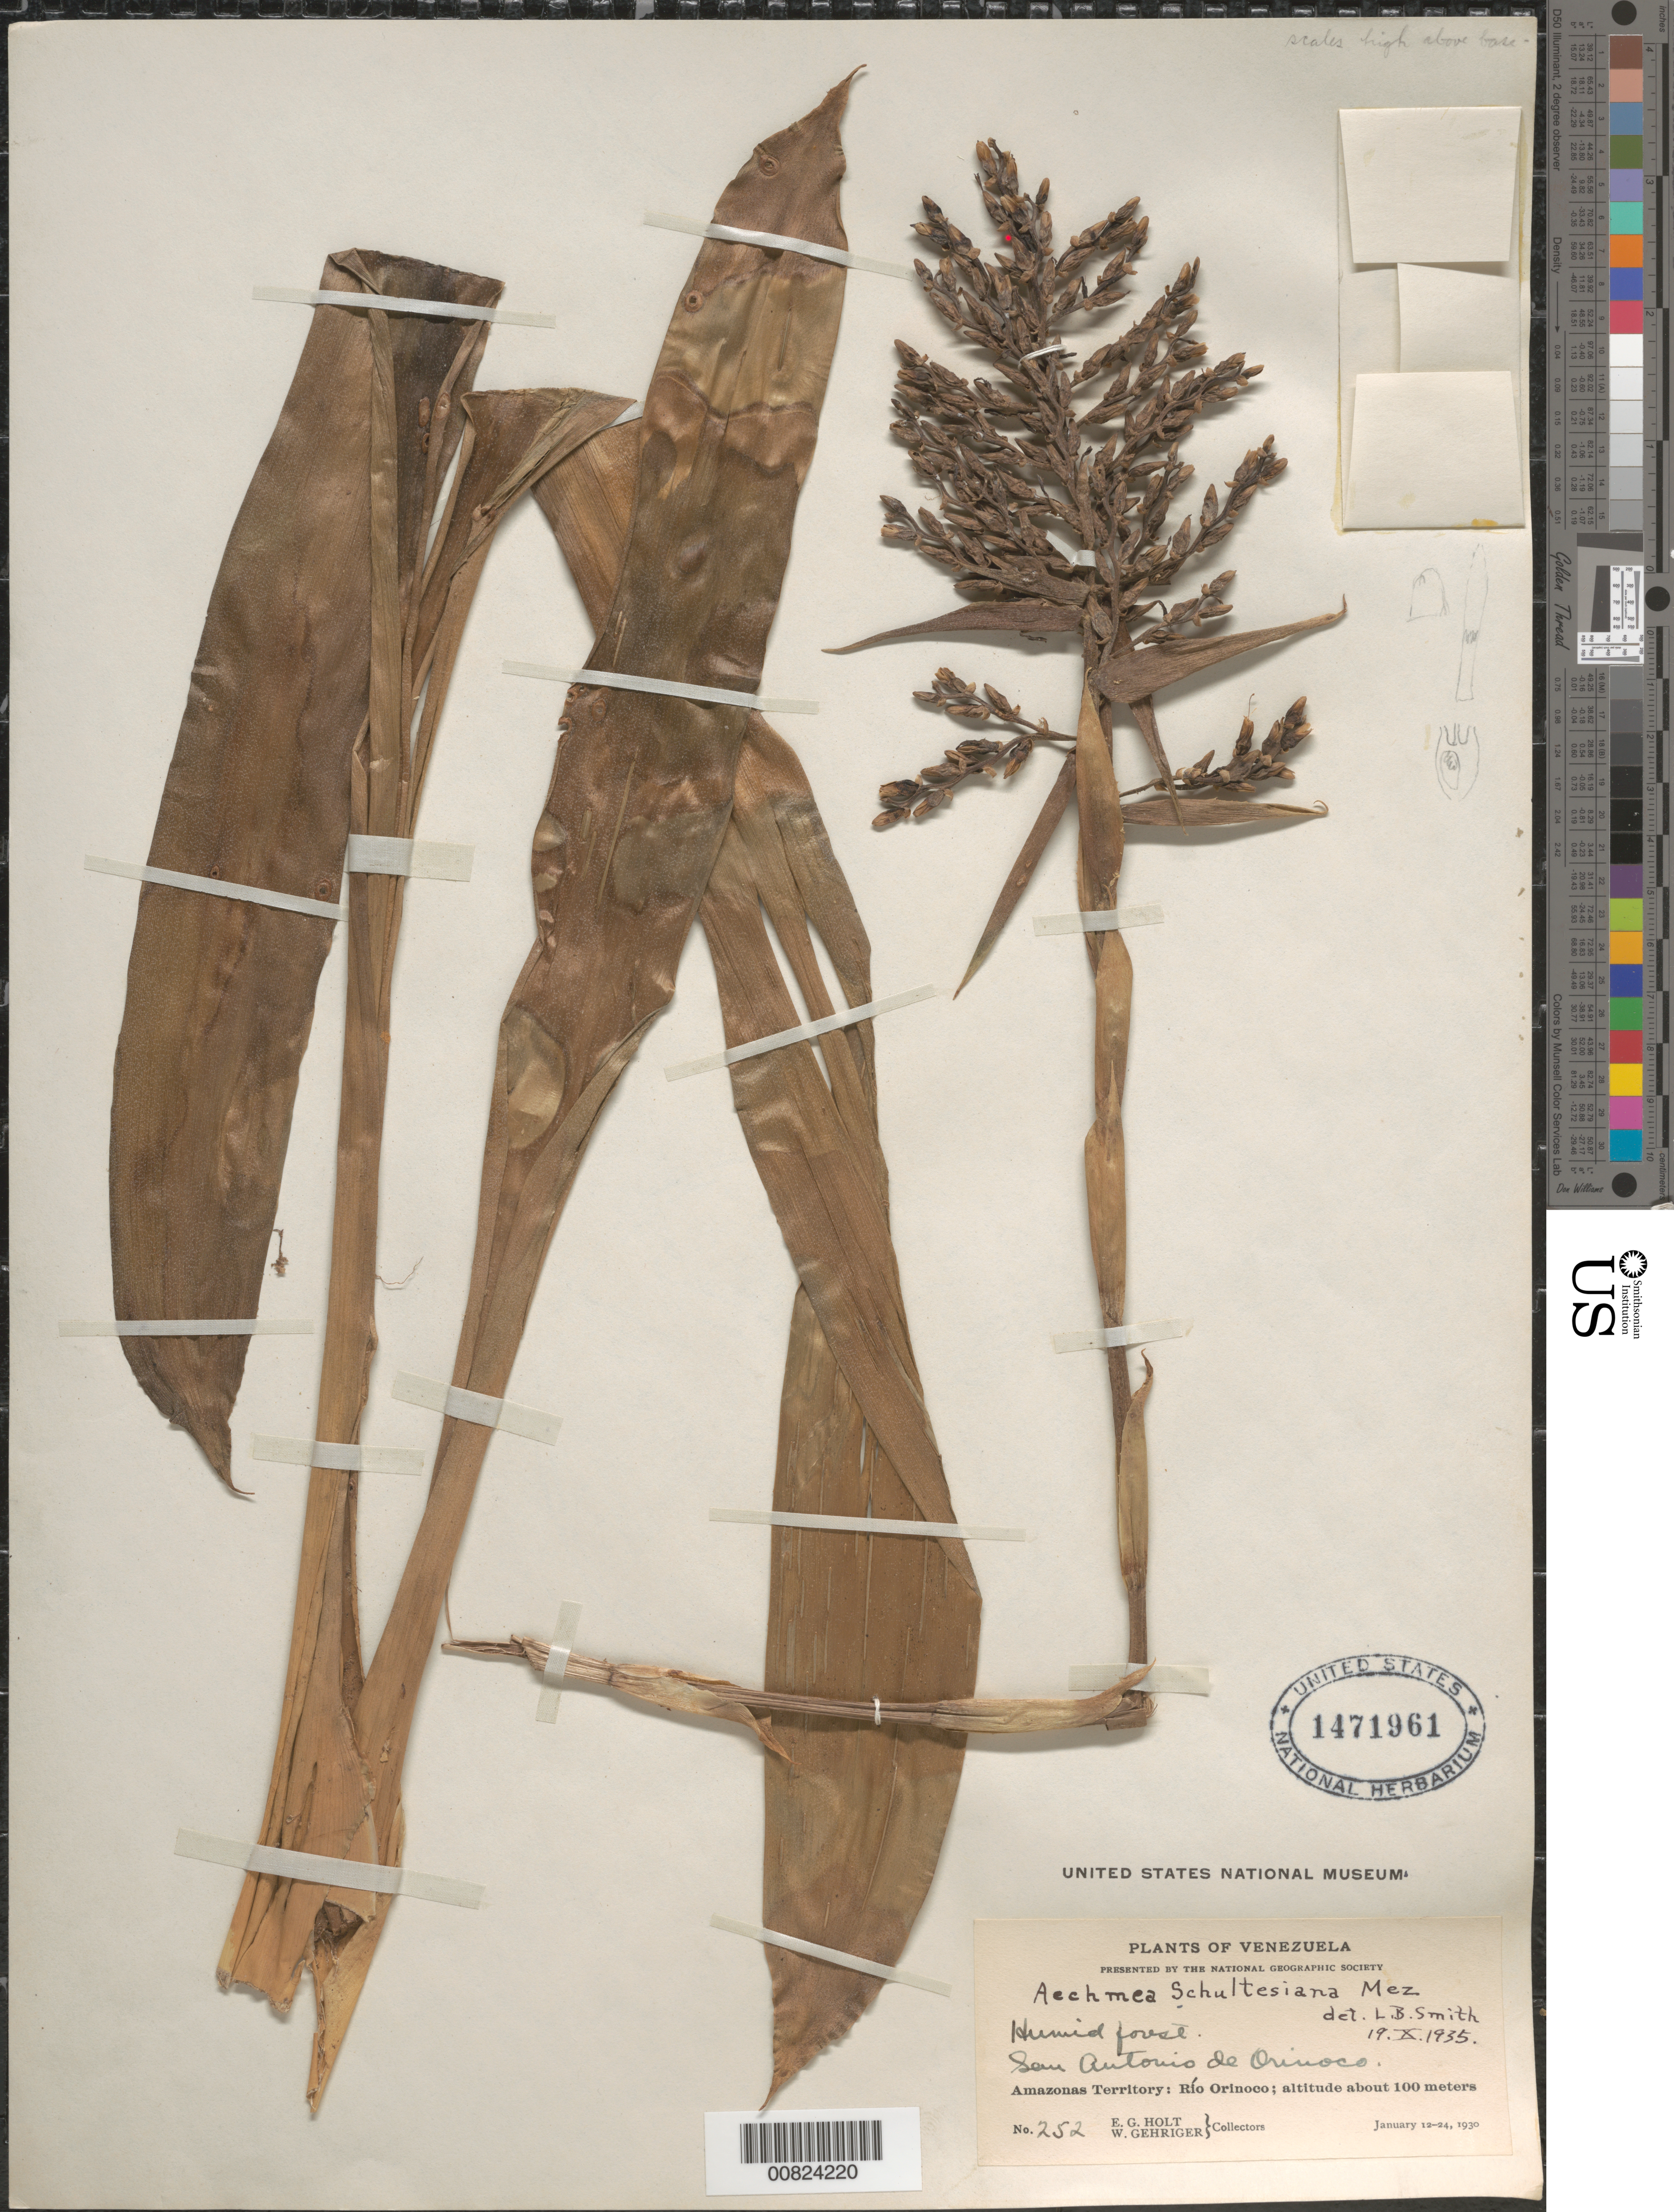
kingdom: Plantae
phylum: Tracheophyta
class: Liliopsida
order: Poales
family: Bromeliaceae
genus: Aechmea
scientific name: Aechmea penduliflora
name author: André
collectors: E. Holt & W. Gehriger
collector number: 252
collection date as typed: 12-Jan-30 to 24-Jan-30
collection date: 1930-01-12/1930-01-24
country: Venezuela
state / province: Amazonas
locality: San Antonio de Orinoco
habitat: Humid forest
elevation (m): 100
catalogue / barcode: US 1471961